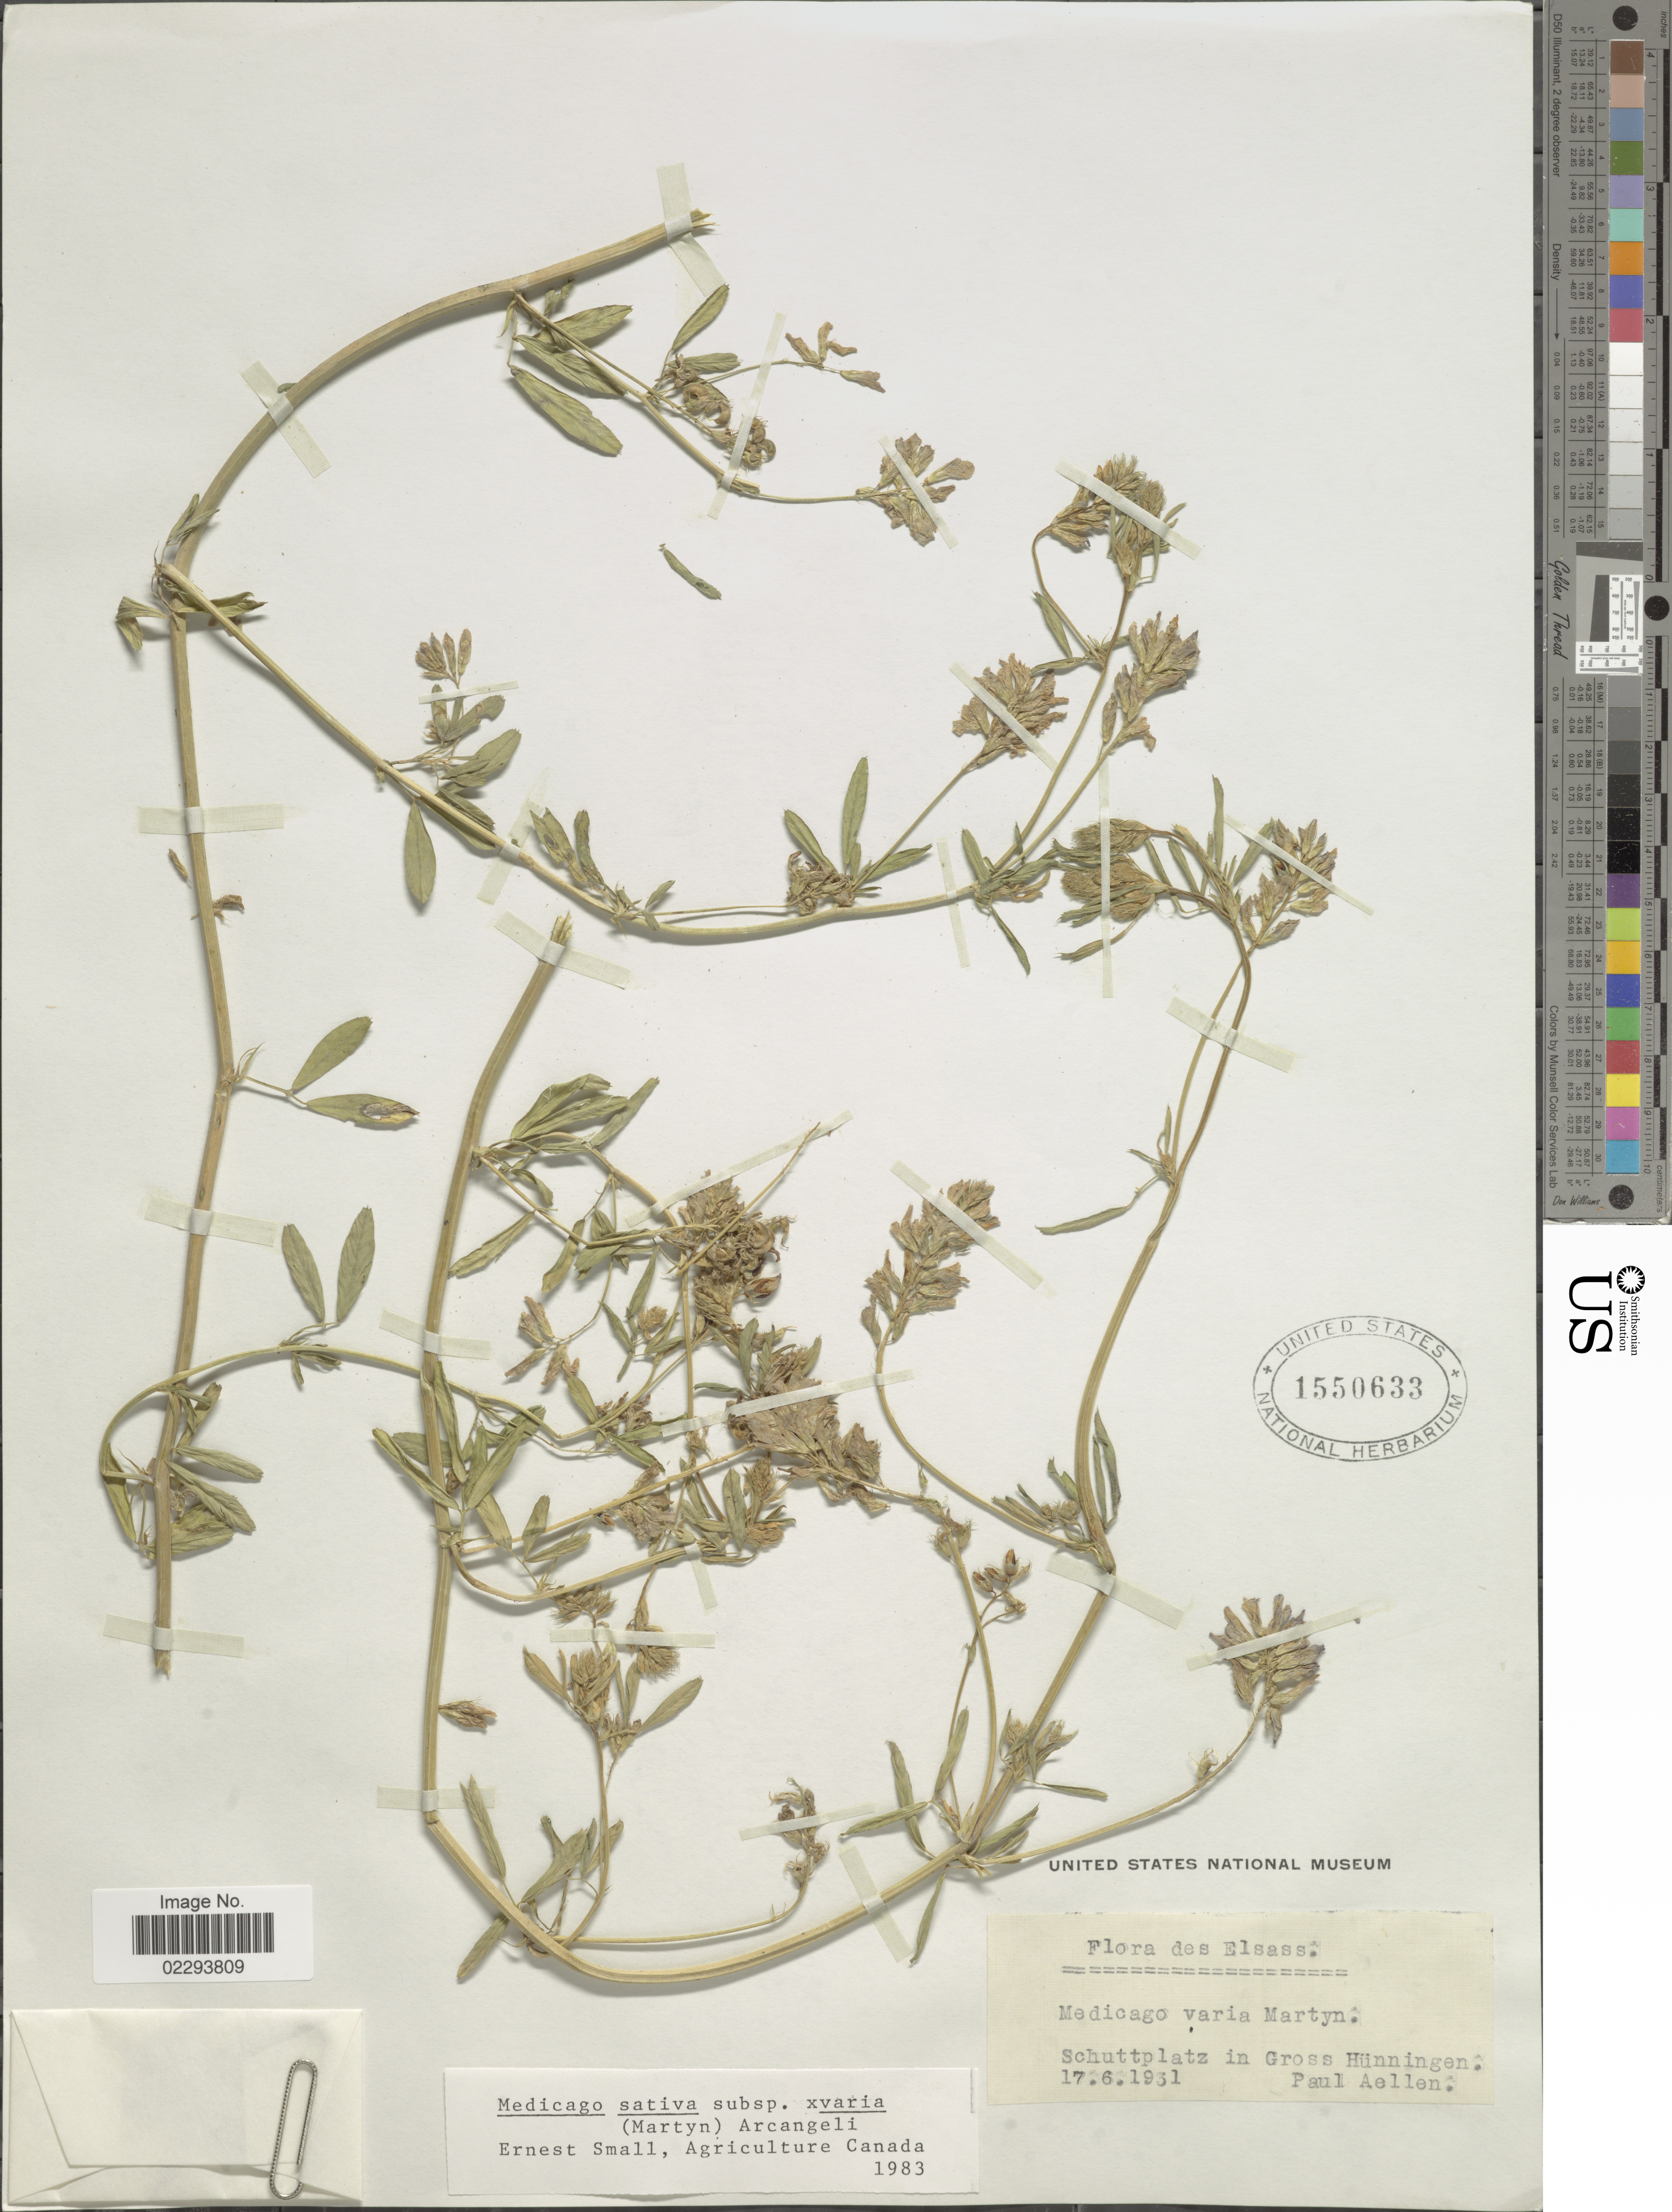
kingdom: Plantae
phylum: Tracheophyta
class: Magnoliopsida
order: Fabales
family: Fabaceae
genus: Medicago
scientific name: Medicago sativa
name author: L.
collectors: P. Aellen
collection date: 1931-06-17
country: Switzerland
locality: Elsass,, Schuttplatz in Gross Hunningen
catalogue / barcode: US 1550633